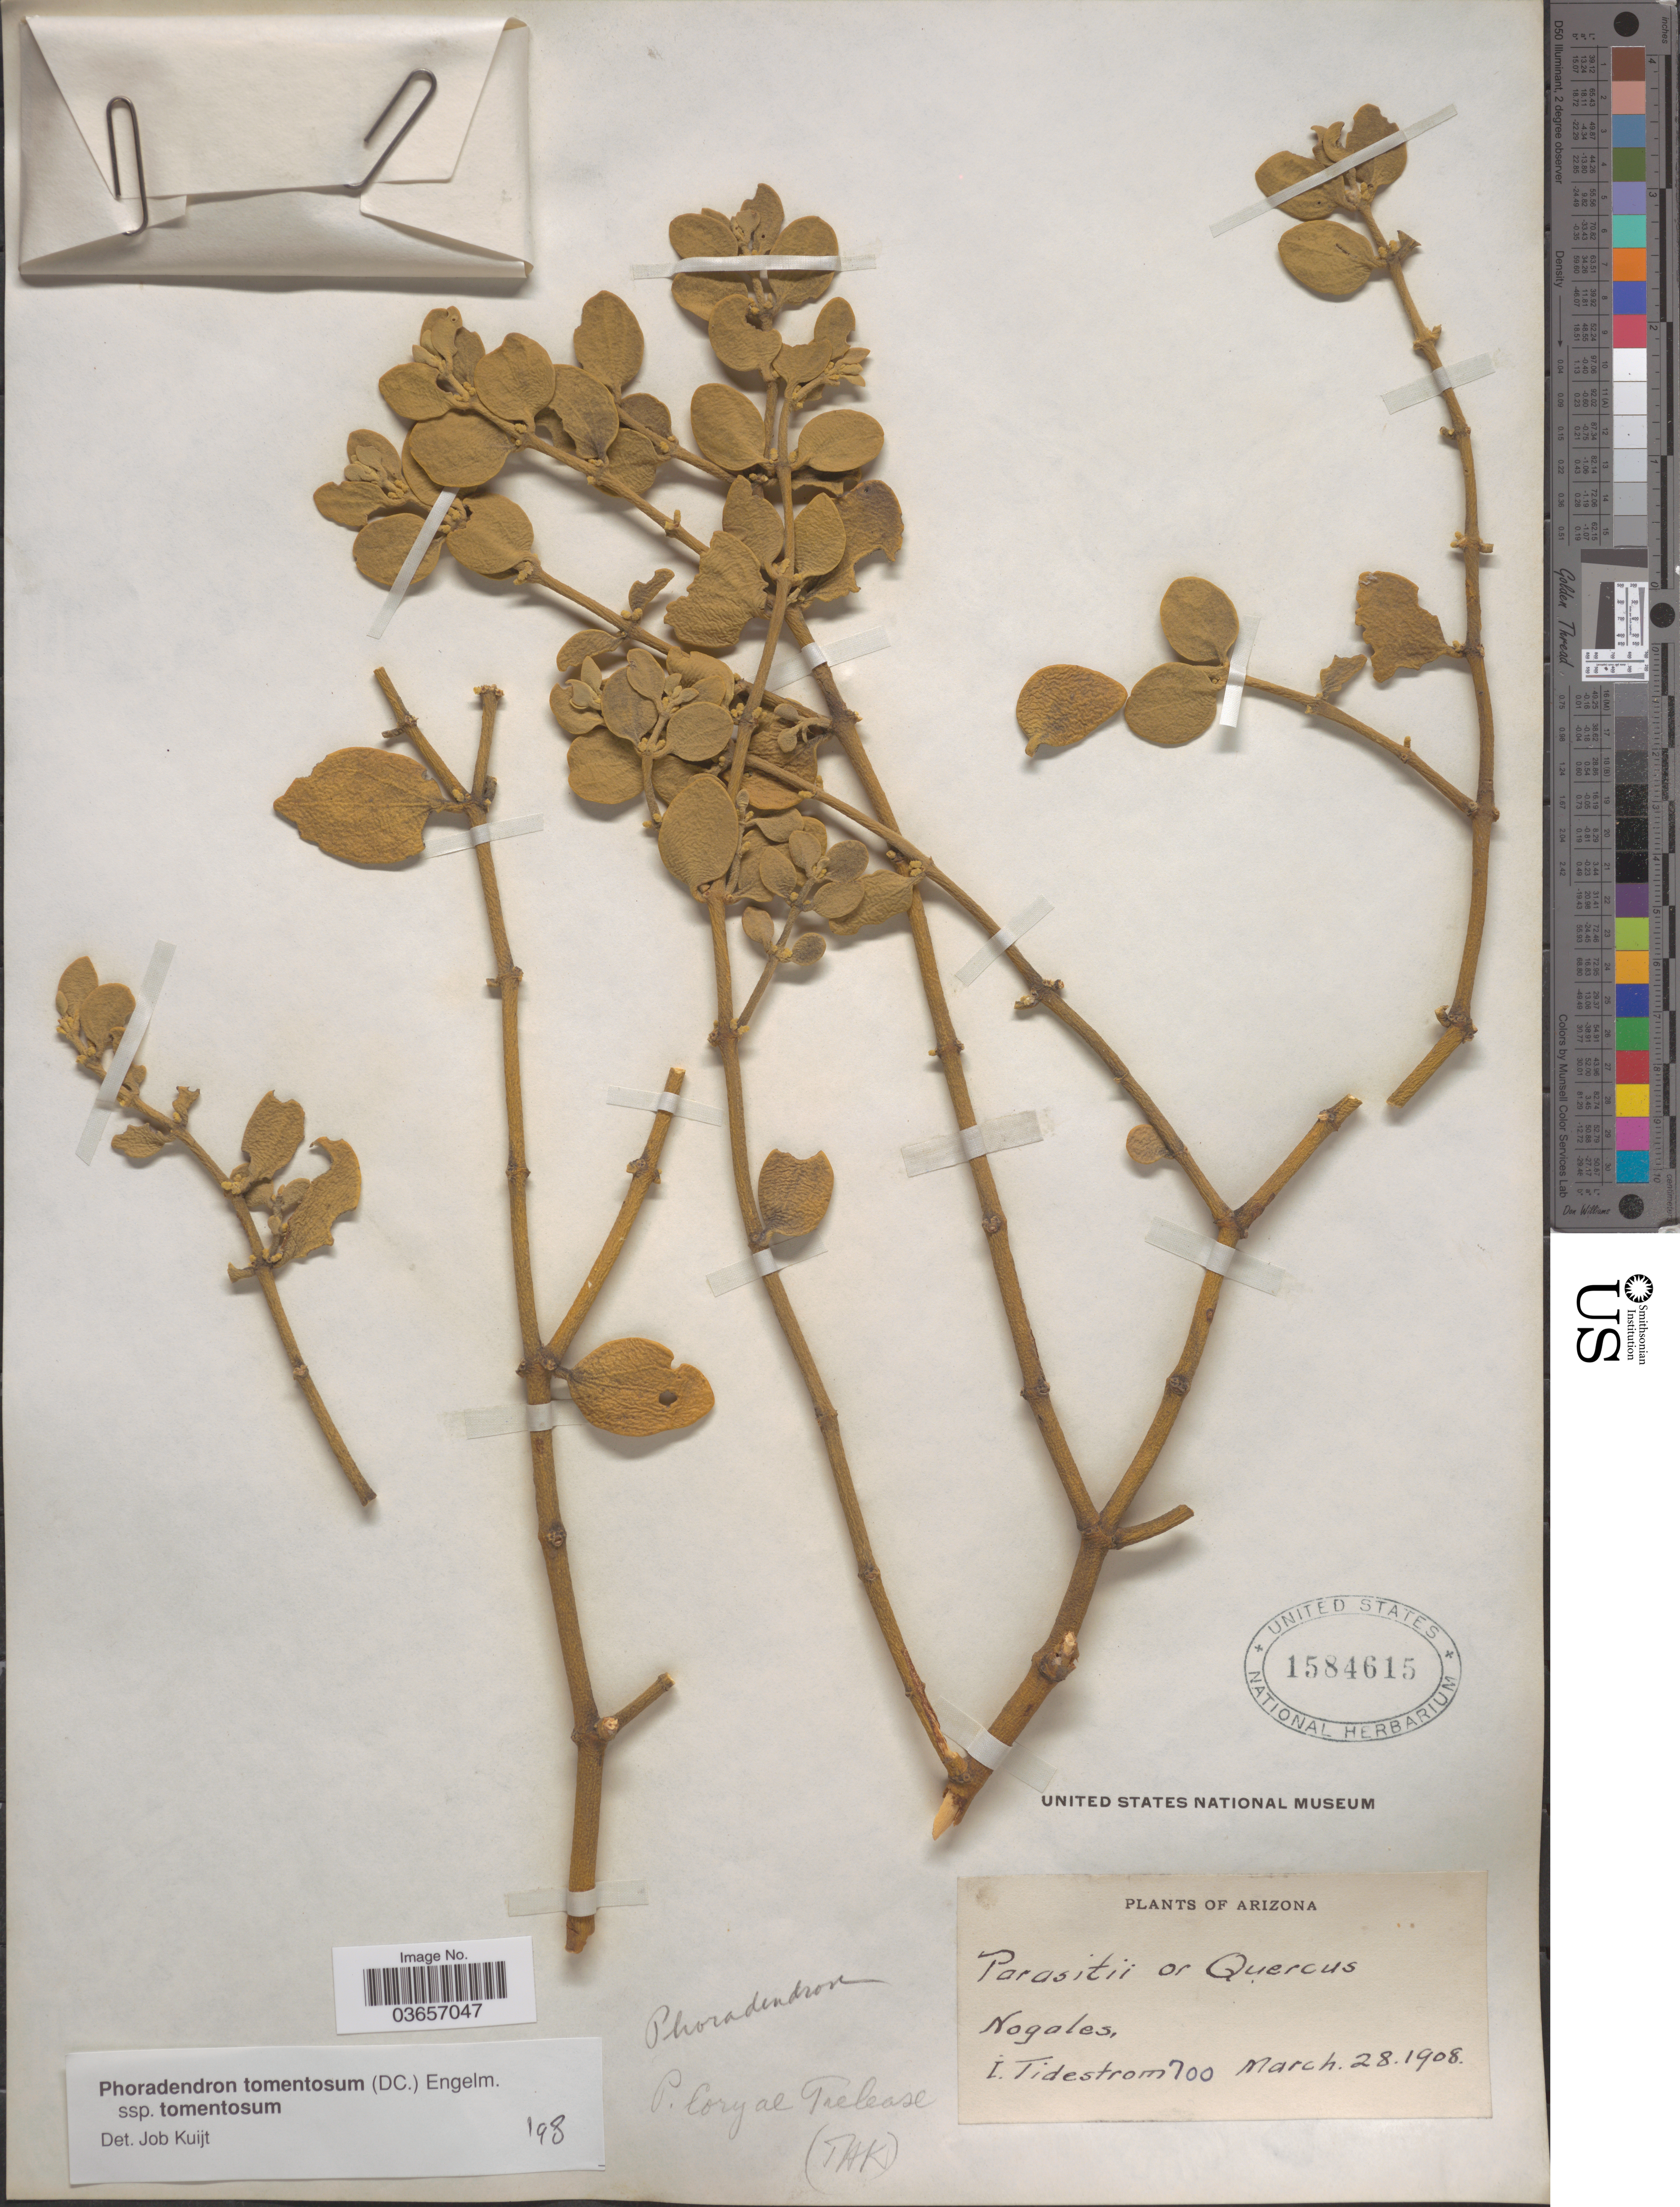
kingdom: Plantae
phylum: Tracheophyta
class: Magnoliopsida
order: Santalales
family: Viscaceae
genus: Phoradendron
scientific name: Phoradendron tomentosum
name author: DC.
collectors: I. F. Tidestrom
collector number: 700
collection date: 1908-03-28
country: United States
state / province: Arizona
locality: Nogales.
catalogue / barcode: US 1584615